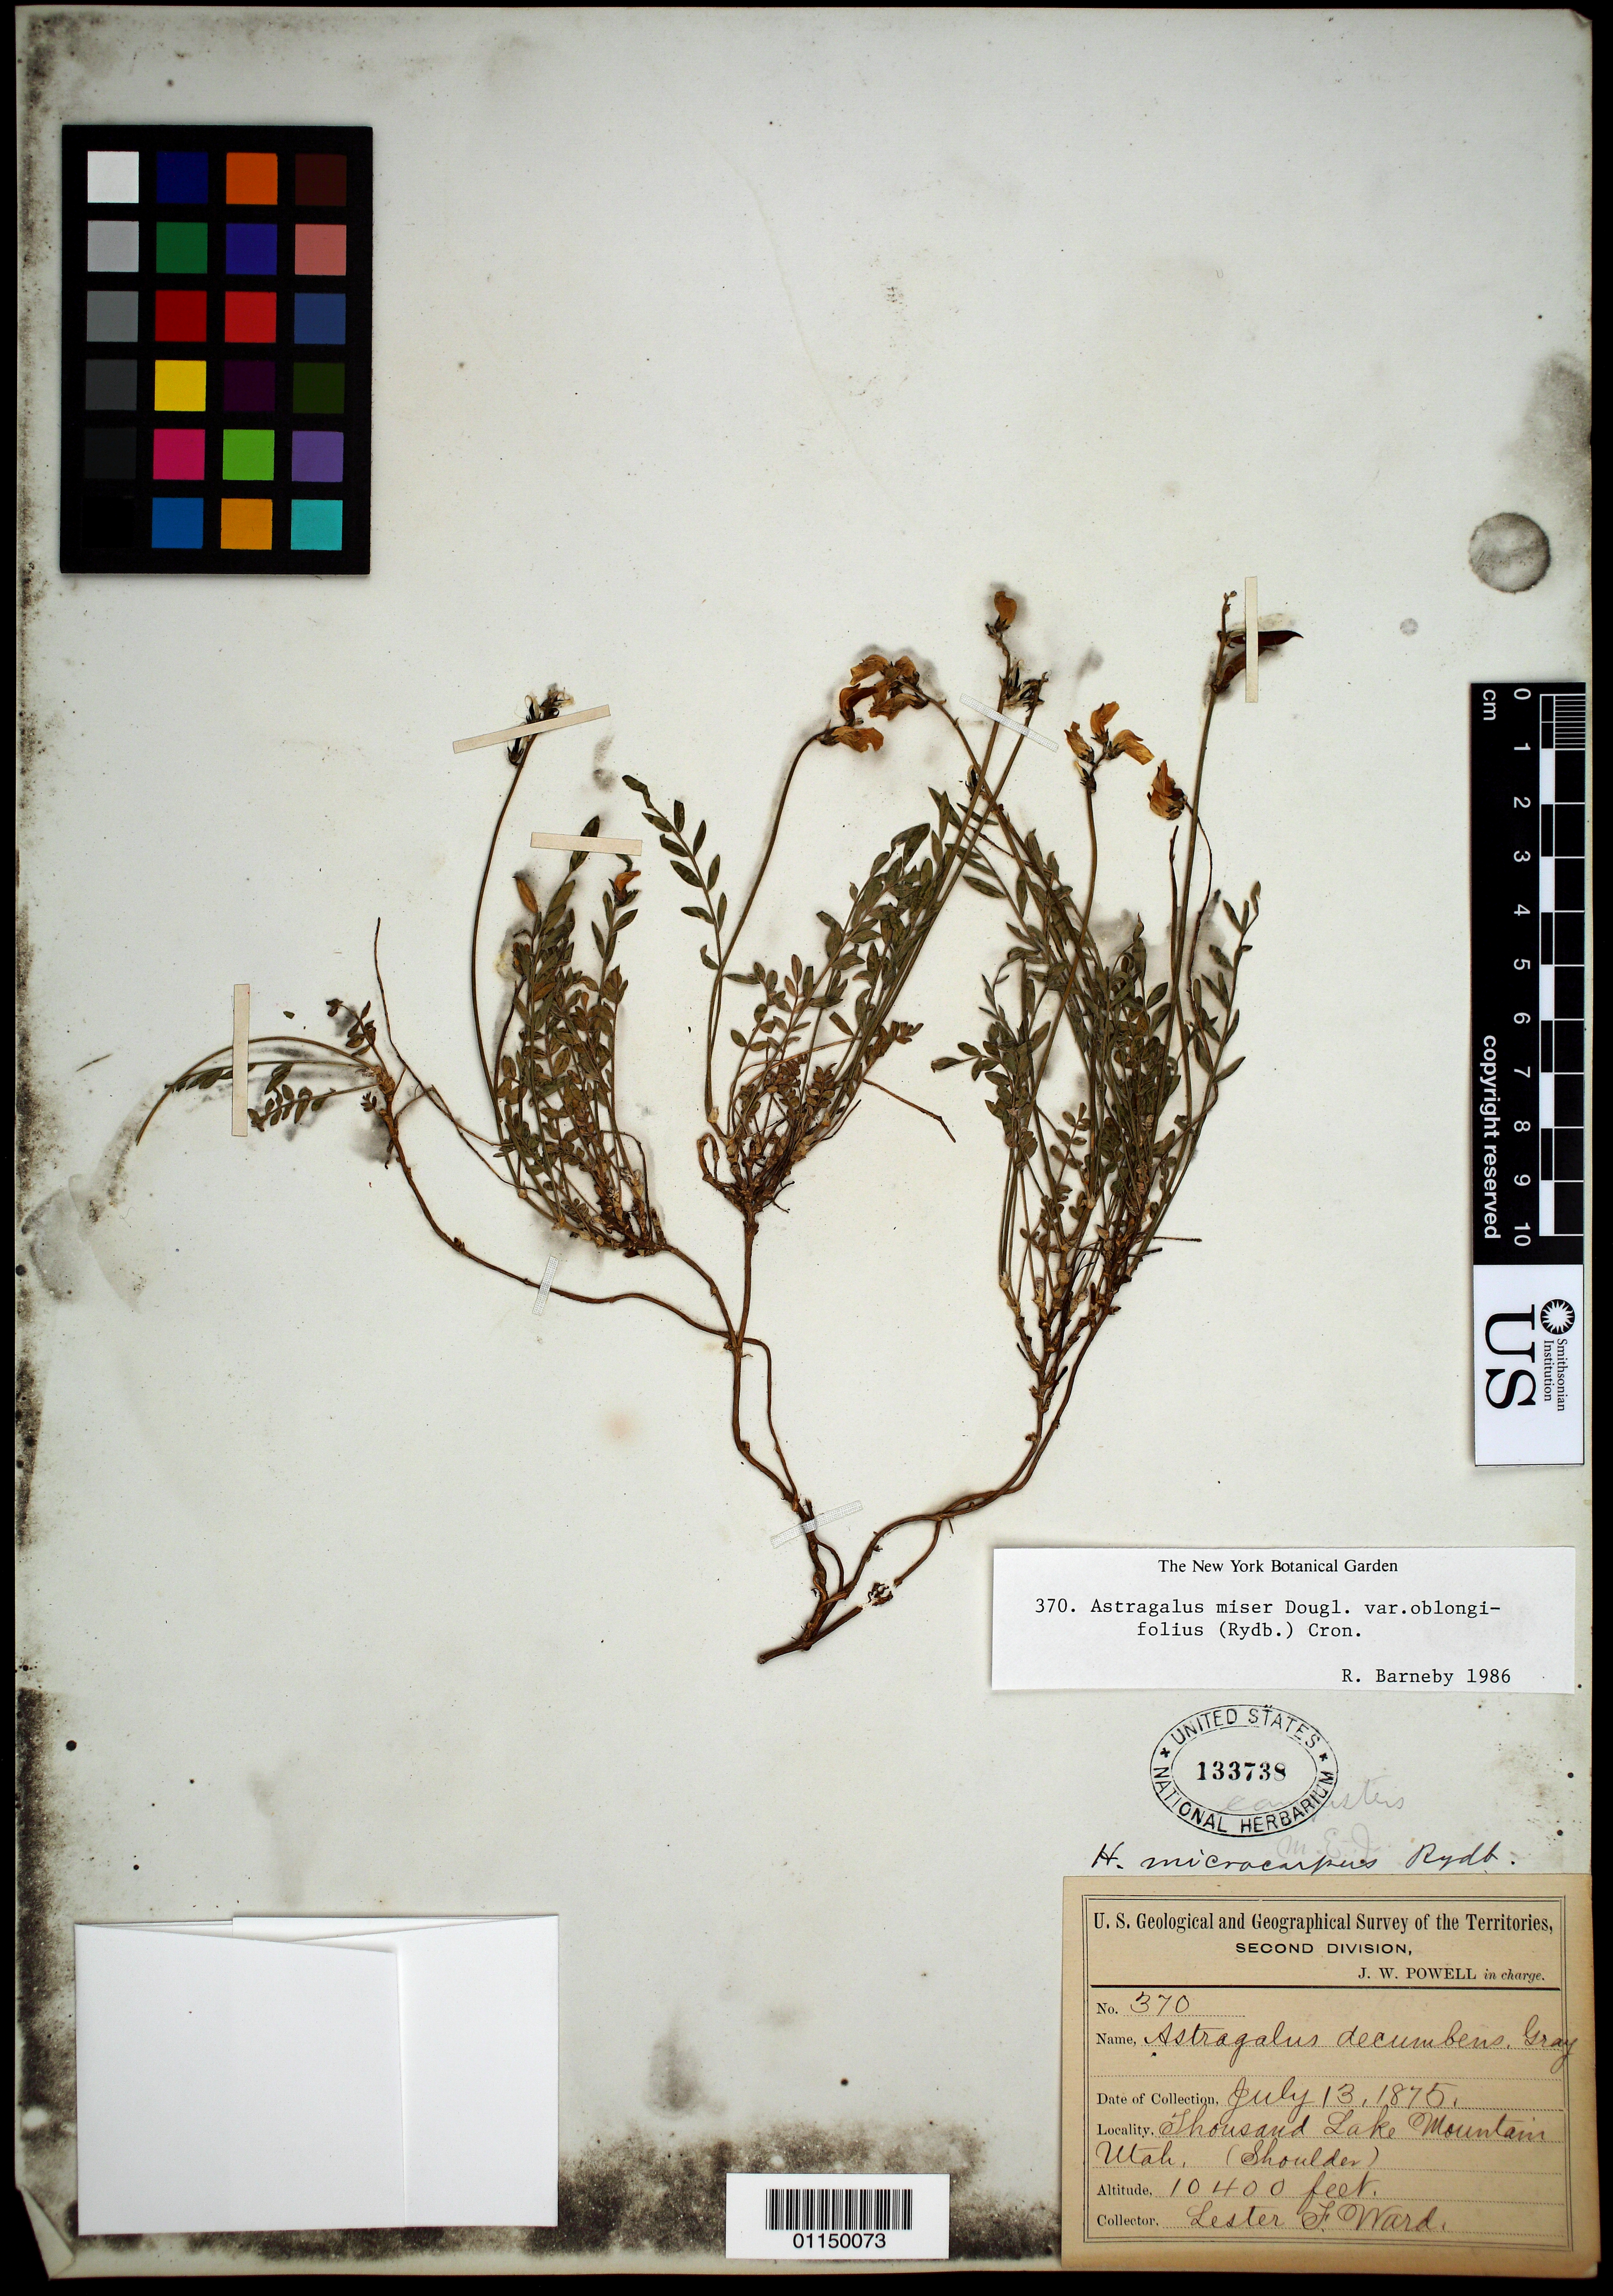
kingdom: Plantae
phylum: Tracheophyta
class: Magnoliopsida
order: Fabales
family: Fabaceae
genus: Astragalus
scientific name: Astragalus miser var. oblongifolius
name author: (Rydb.) Cronq.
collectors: L. F. Ward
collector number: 370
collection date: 1875-07-13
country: United States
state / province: Utah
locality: Thousand Lake Mountain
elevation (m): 3170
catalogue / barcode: US 133738